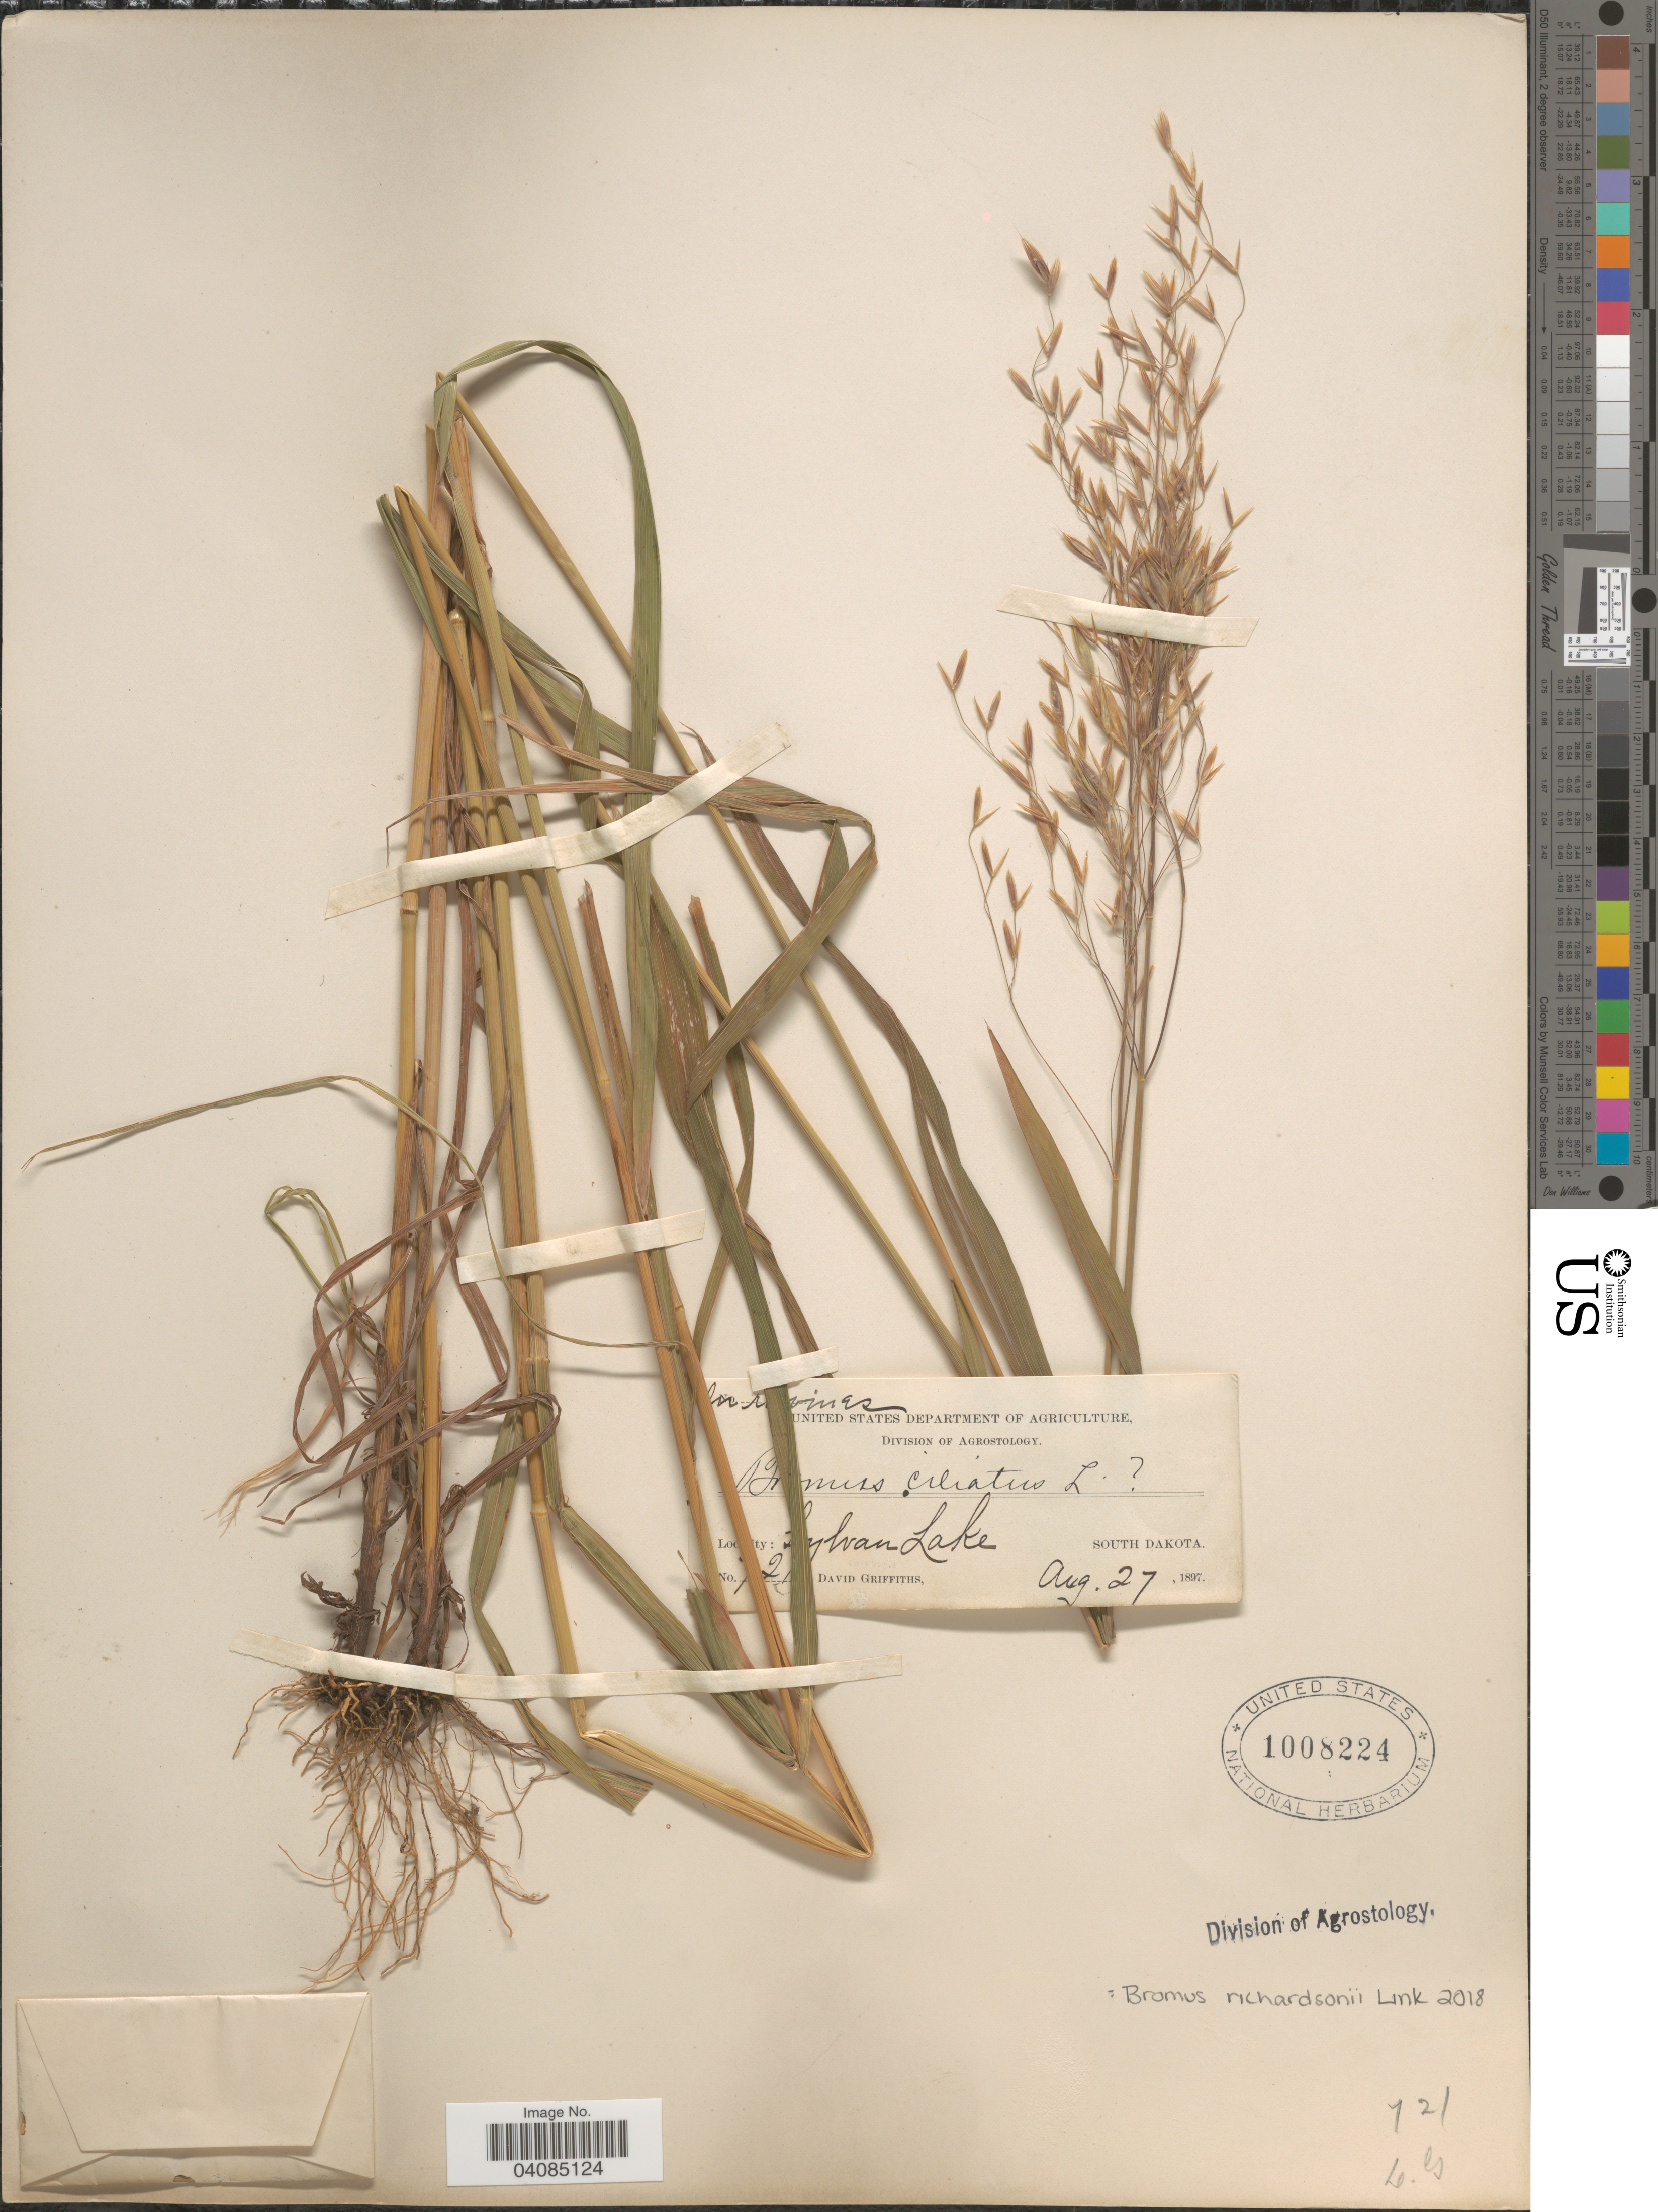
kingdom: Plantae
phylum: Tracheophyta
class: Liliopsida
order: Poales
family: Poaceae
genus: Bromus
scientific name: Bromus richardsonii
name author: Link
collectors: D. Griffiths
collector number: !2!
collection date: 1897-08-27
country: United States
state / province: South Dakota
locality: Sylvan Lake.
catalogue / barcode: US 1008224